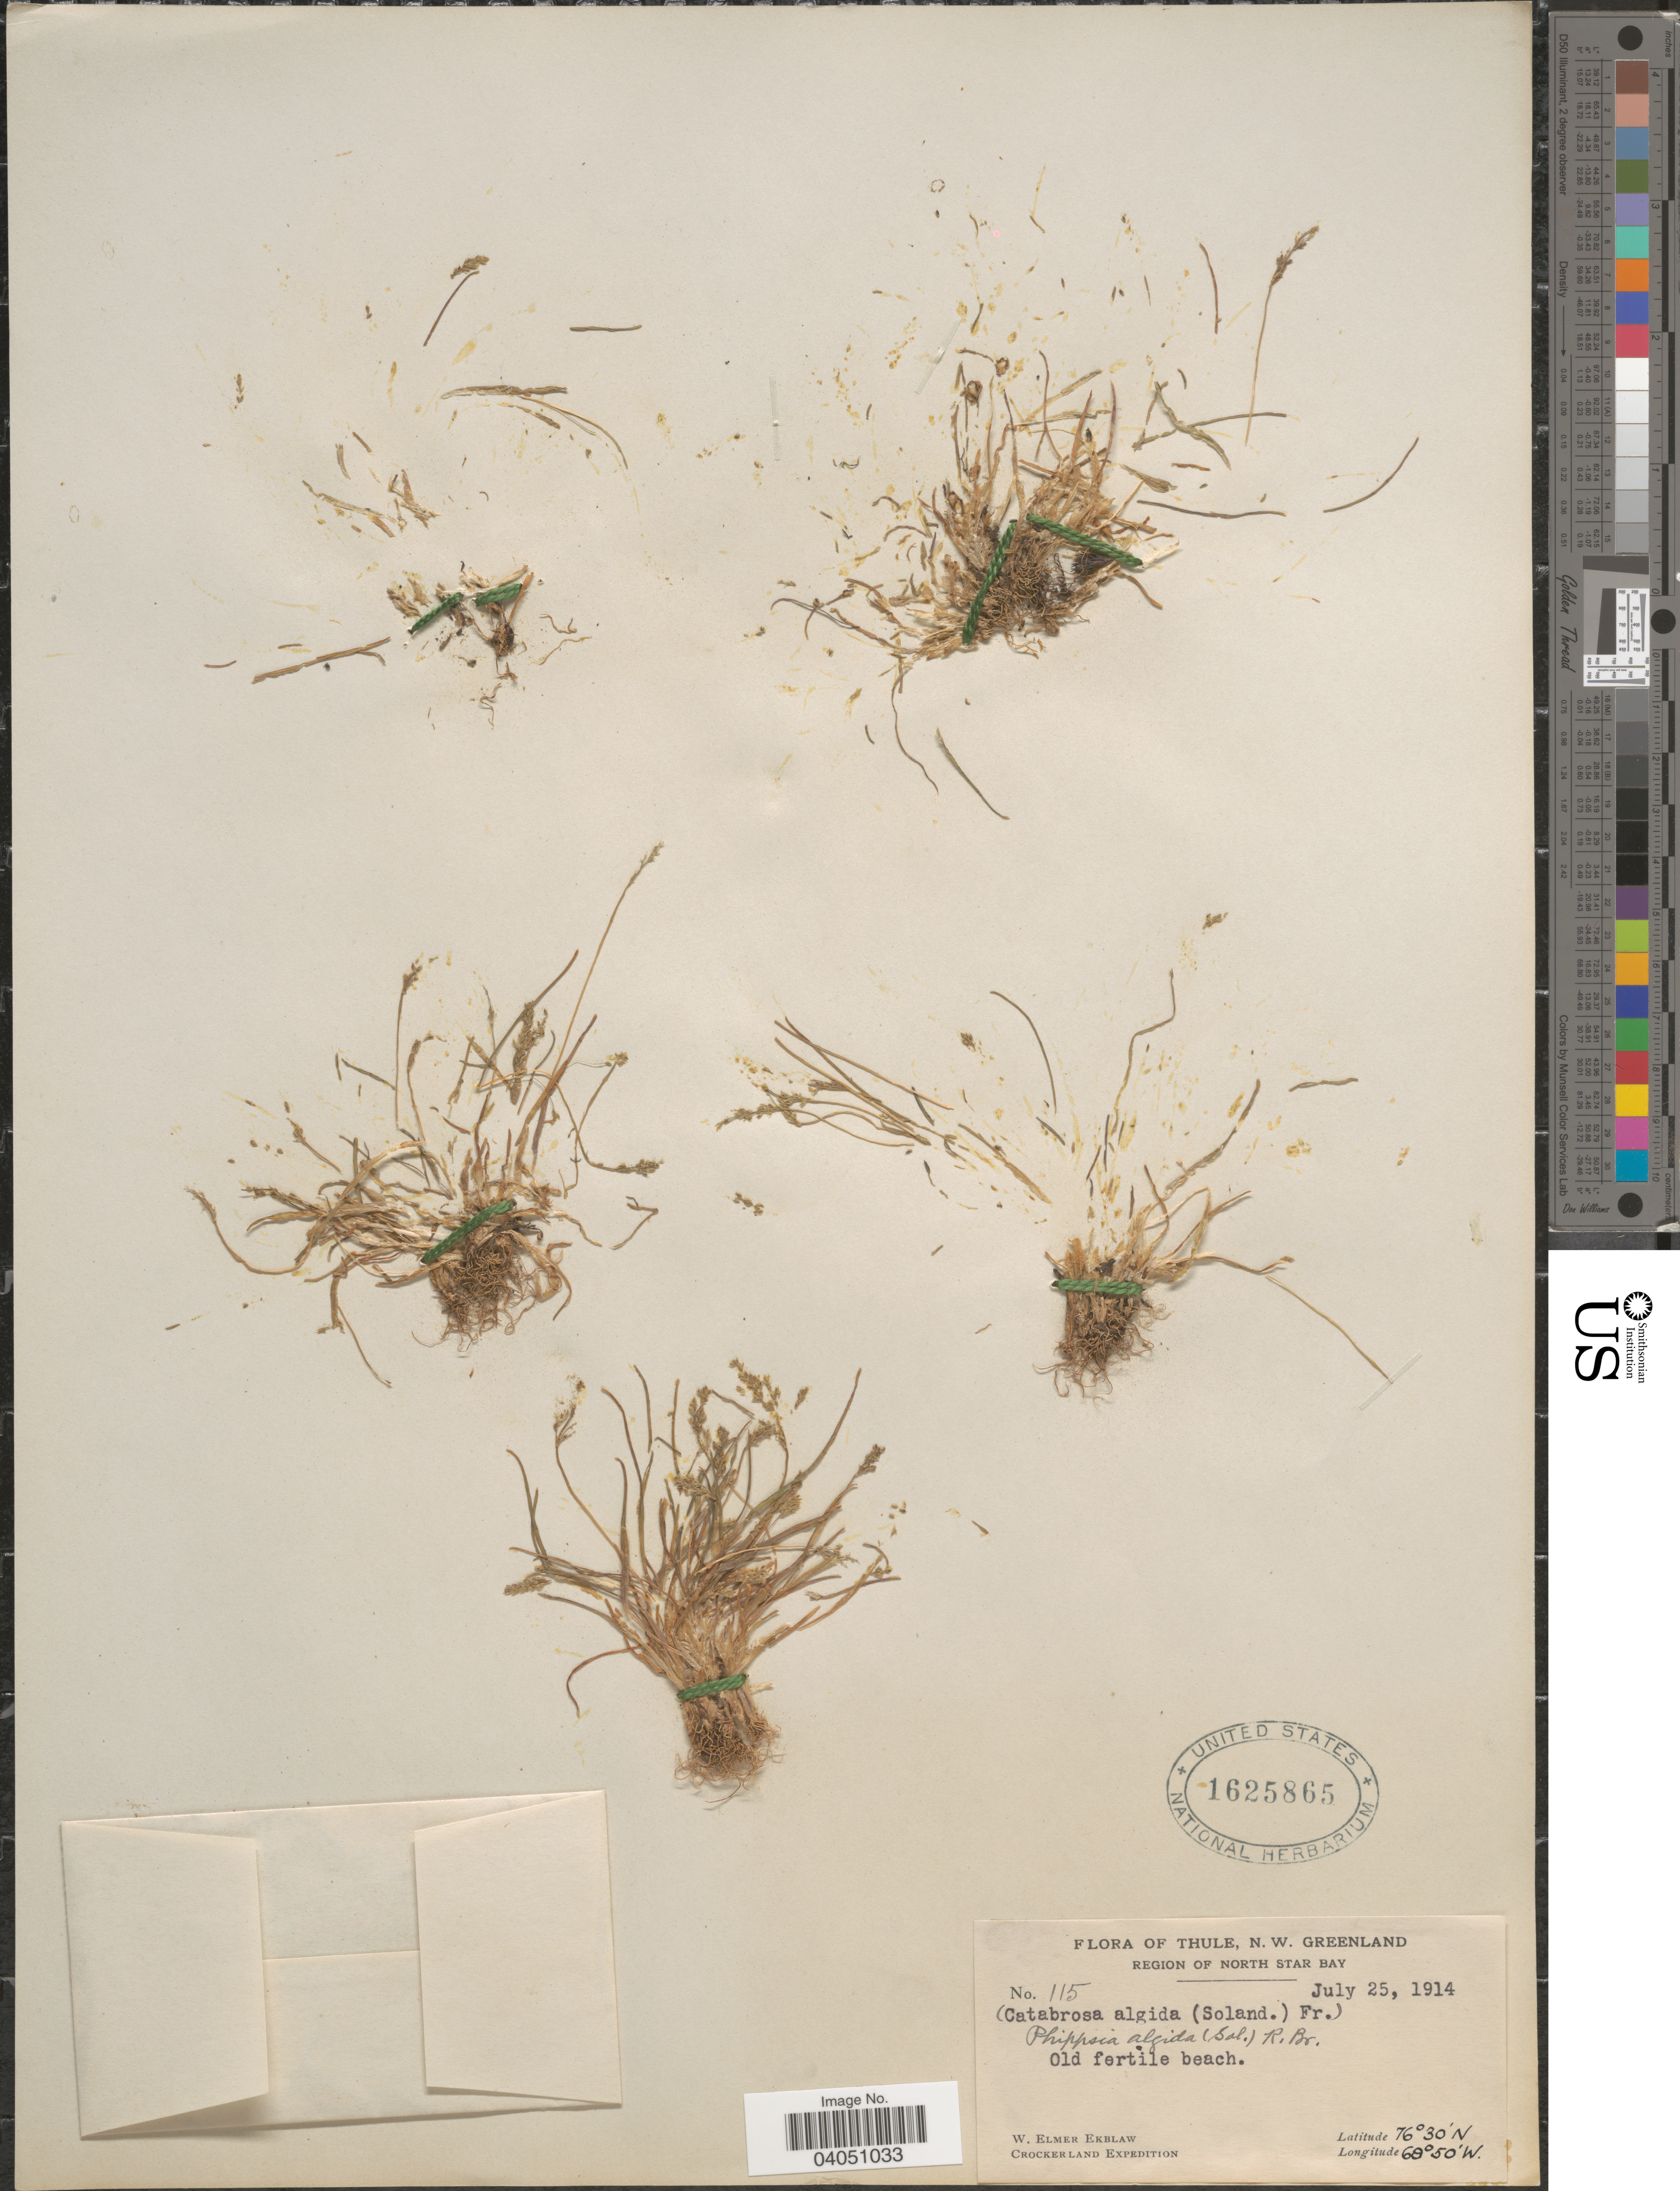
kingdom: Plantae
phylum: Tracheophyta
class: Liliopsida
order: Poales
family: Poaceae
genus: Phippsia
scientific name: Phippsia algida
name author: (Sol.) R. Br.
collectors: W. Ekblaw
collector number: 115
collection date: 1914-07-25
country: Greenland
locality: Thule, N.W. Greenland. Region of North Star Bay. Old fertile beach.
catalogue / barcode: US 1625865